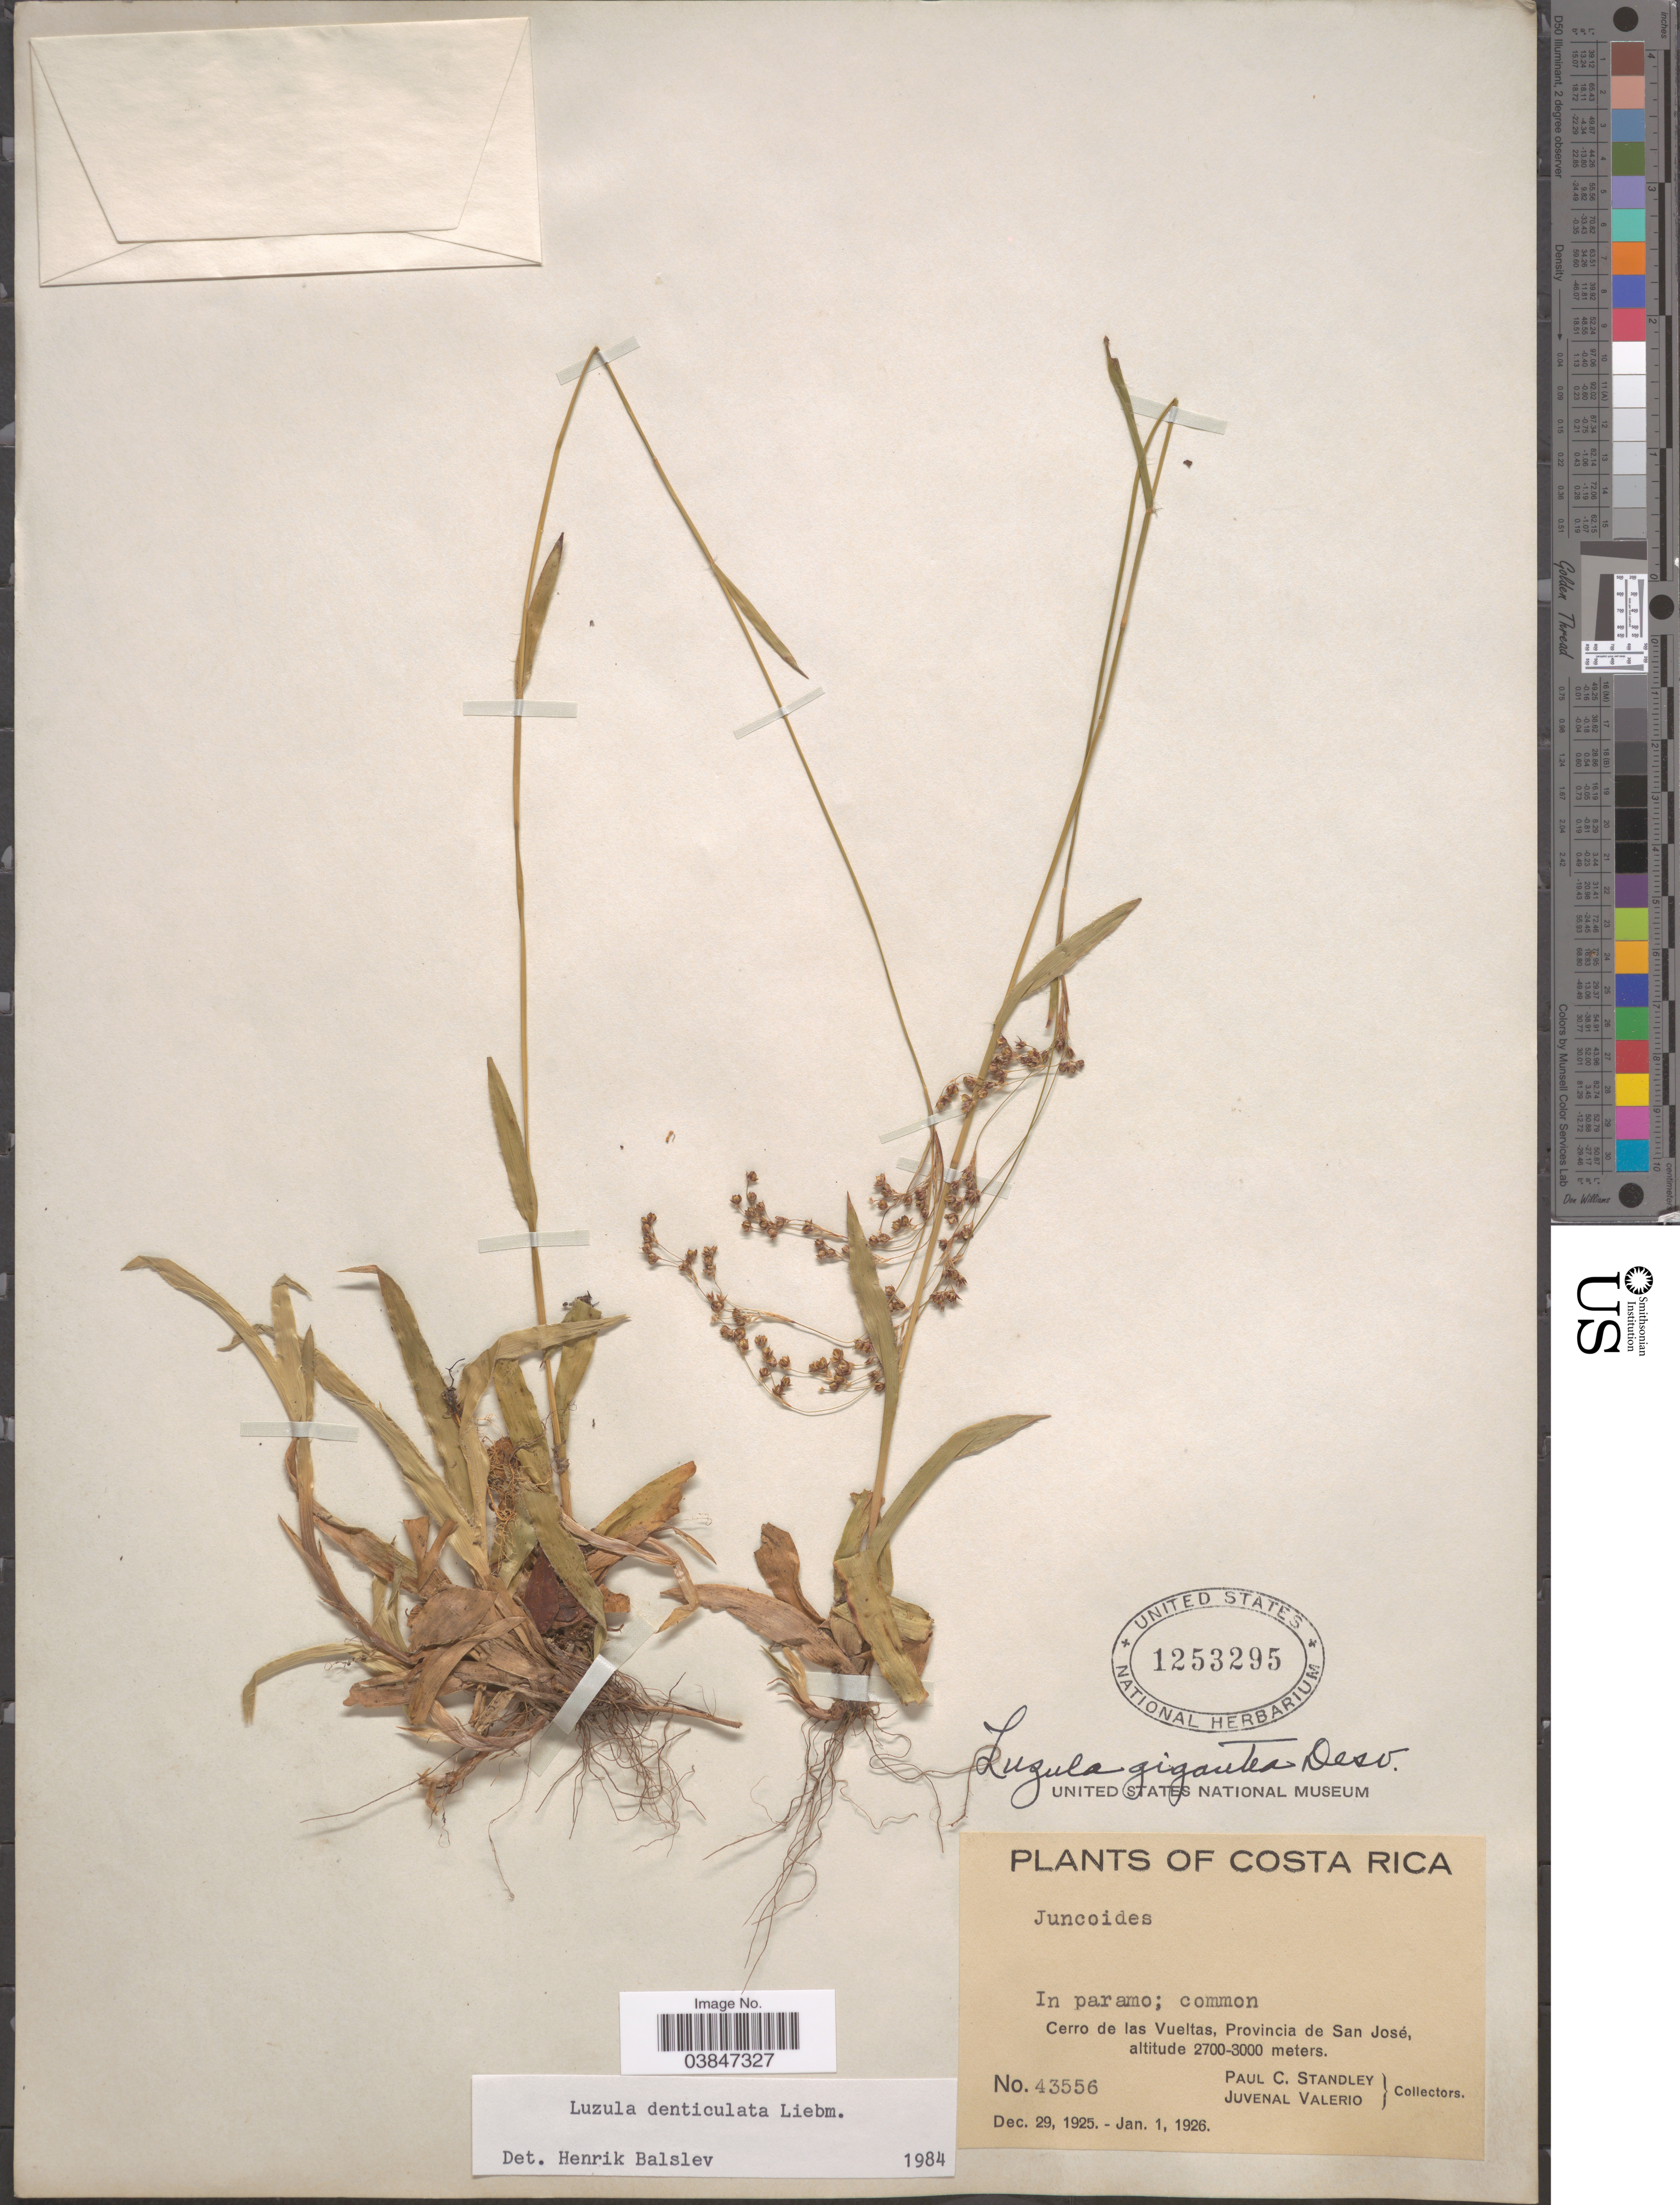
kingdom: Plantae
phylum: Tracheophyta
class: Liliopsida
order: Poales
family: Juncaceae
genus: Luzula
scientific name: Luzula denticulata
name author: Liebm.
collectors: P. C. Standley & J. Valerio R.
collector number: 43556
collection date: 1925-12-29/1926-01-01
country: Costa Rica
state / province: San José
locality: Cerro de las Vueltas.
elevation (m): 2700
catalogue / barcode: US 1253295